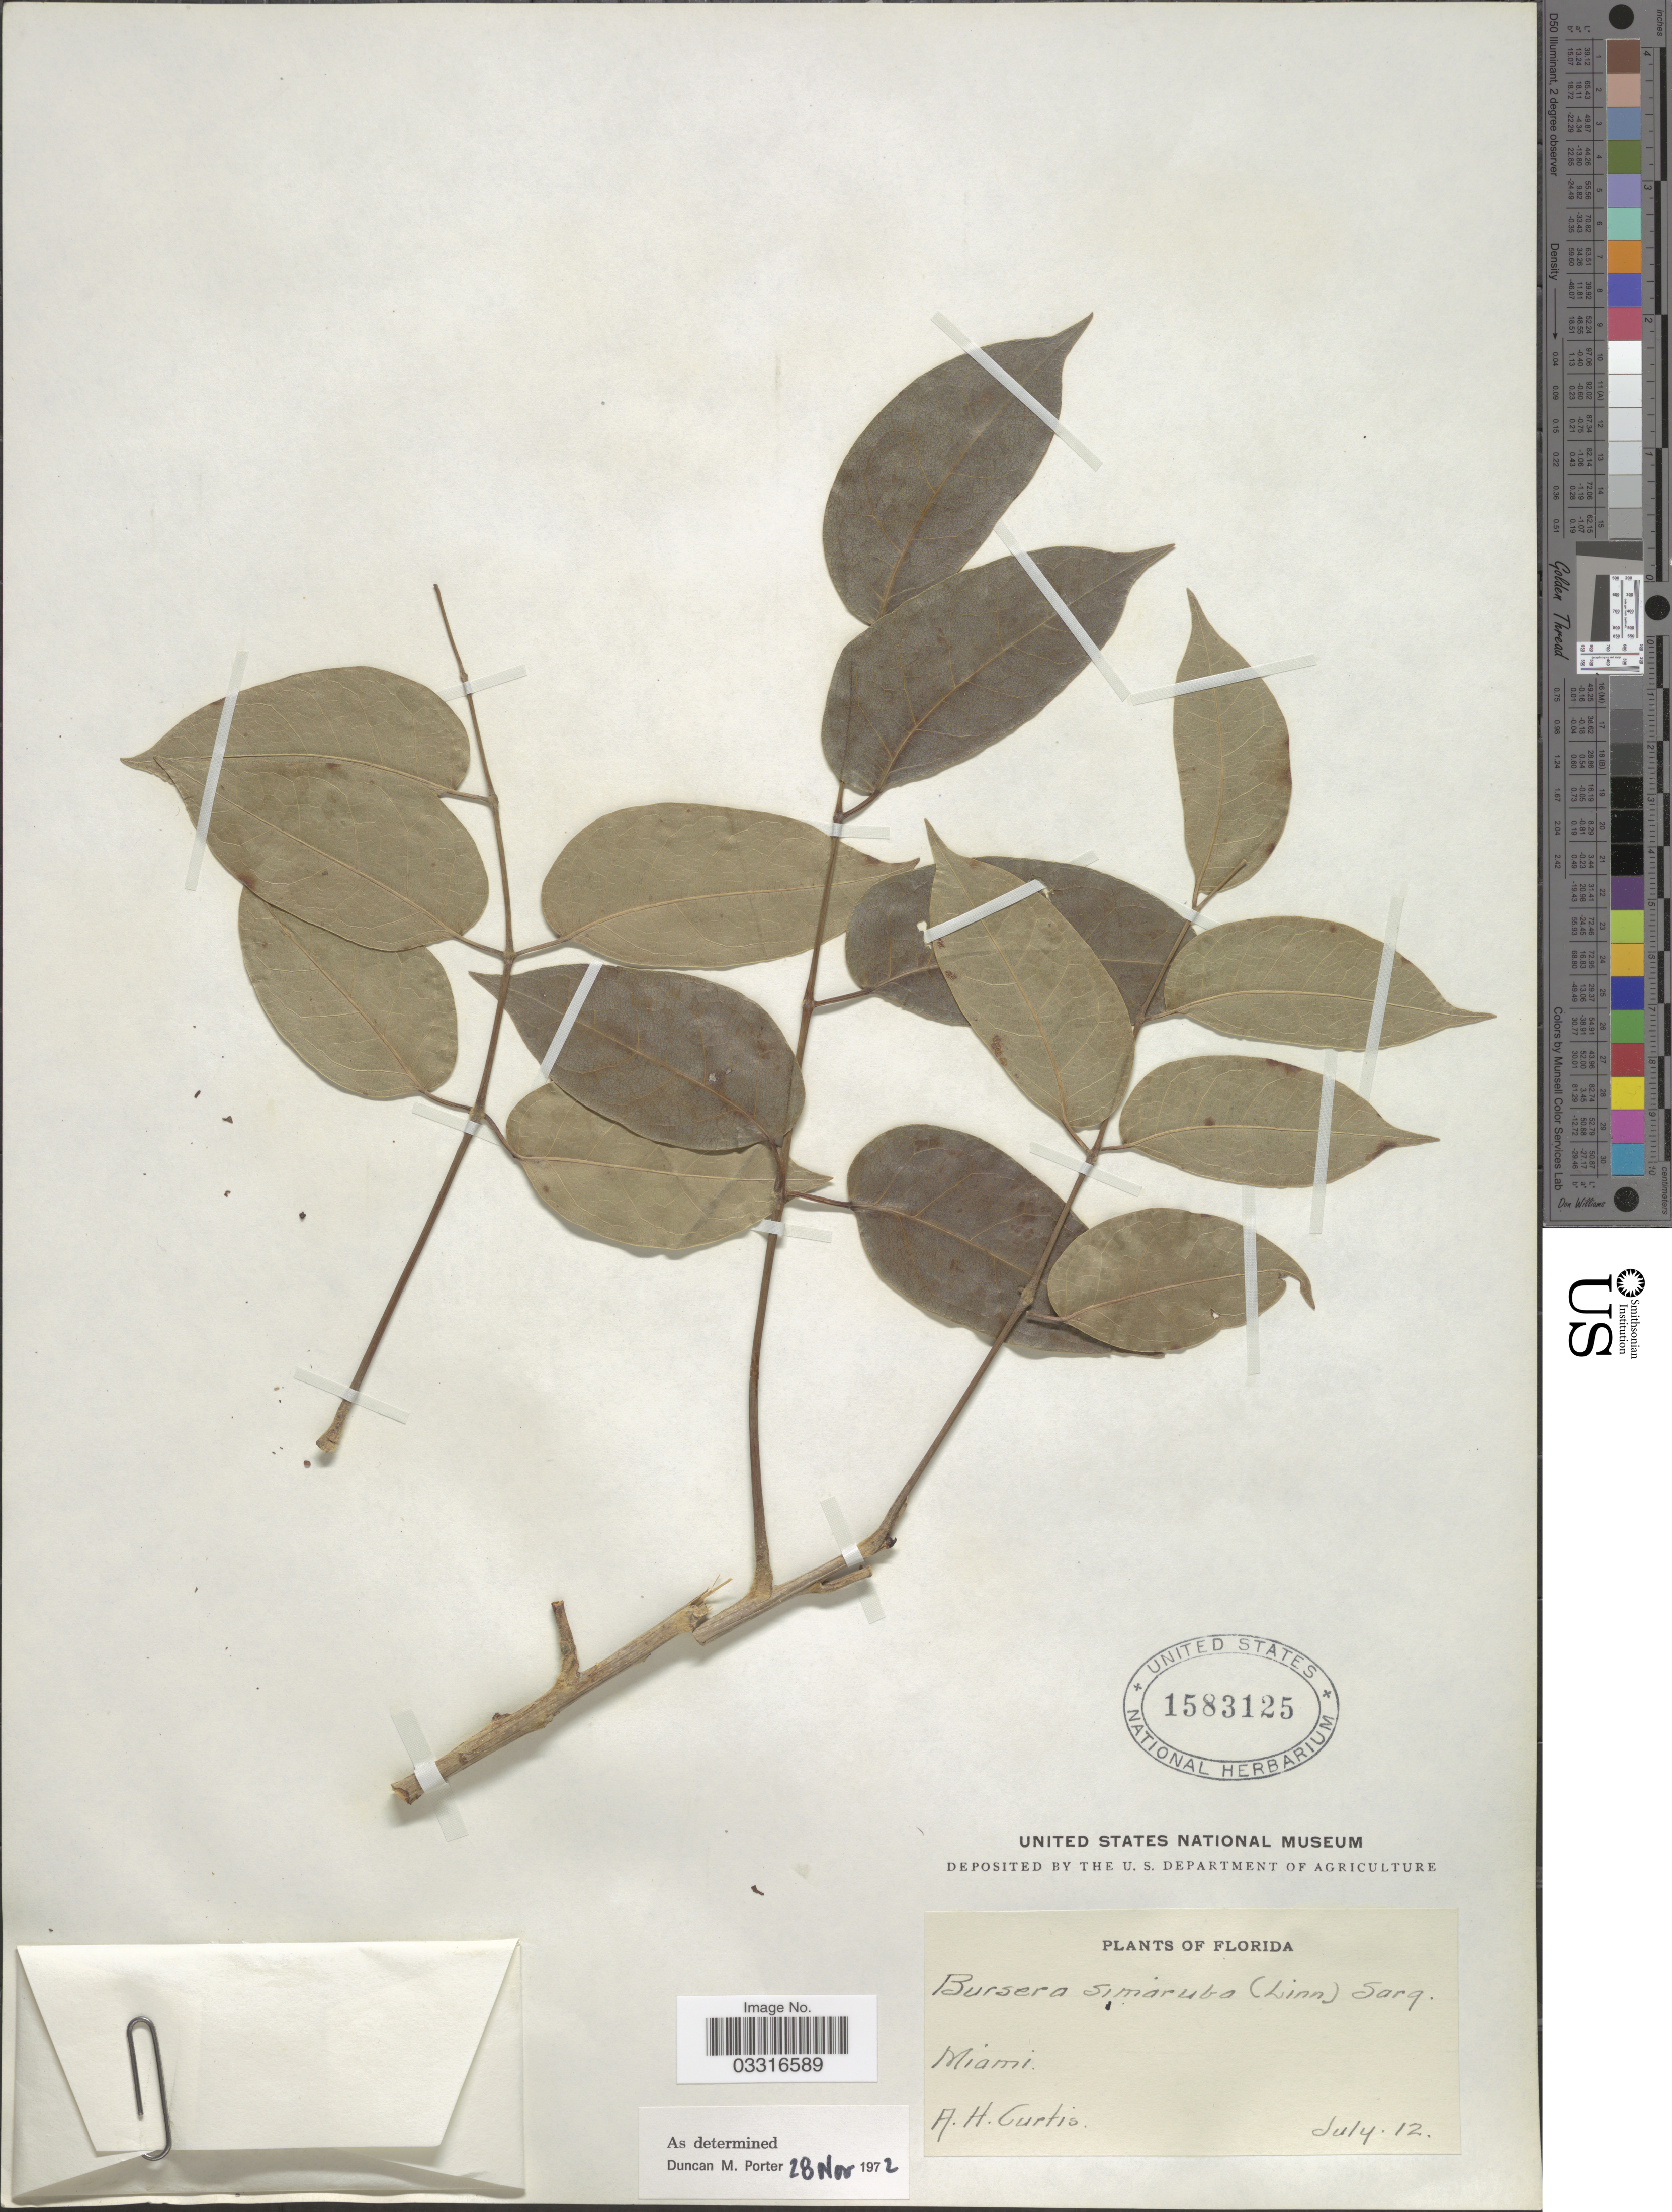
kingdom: Plantae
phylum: Tracheophyta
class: Magnoliopsida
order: Sapindales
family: Burseraceae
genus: Bursera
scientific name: Bursera simaruba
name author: (L.) Sarg.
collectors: A. Curtis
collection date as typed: Transcribed d/m/y: /7/12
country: United States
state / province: Florida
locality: Miami.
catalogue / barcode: US 1583125